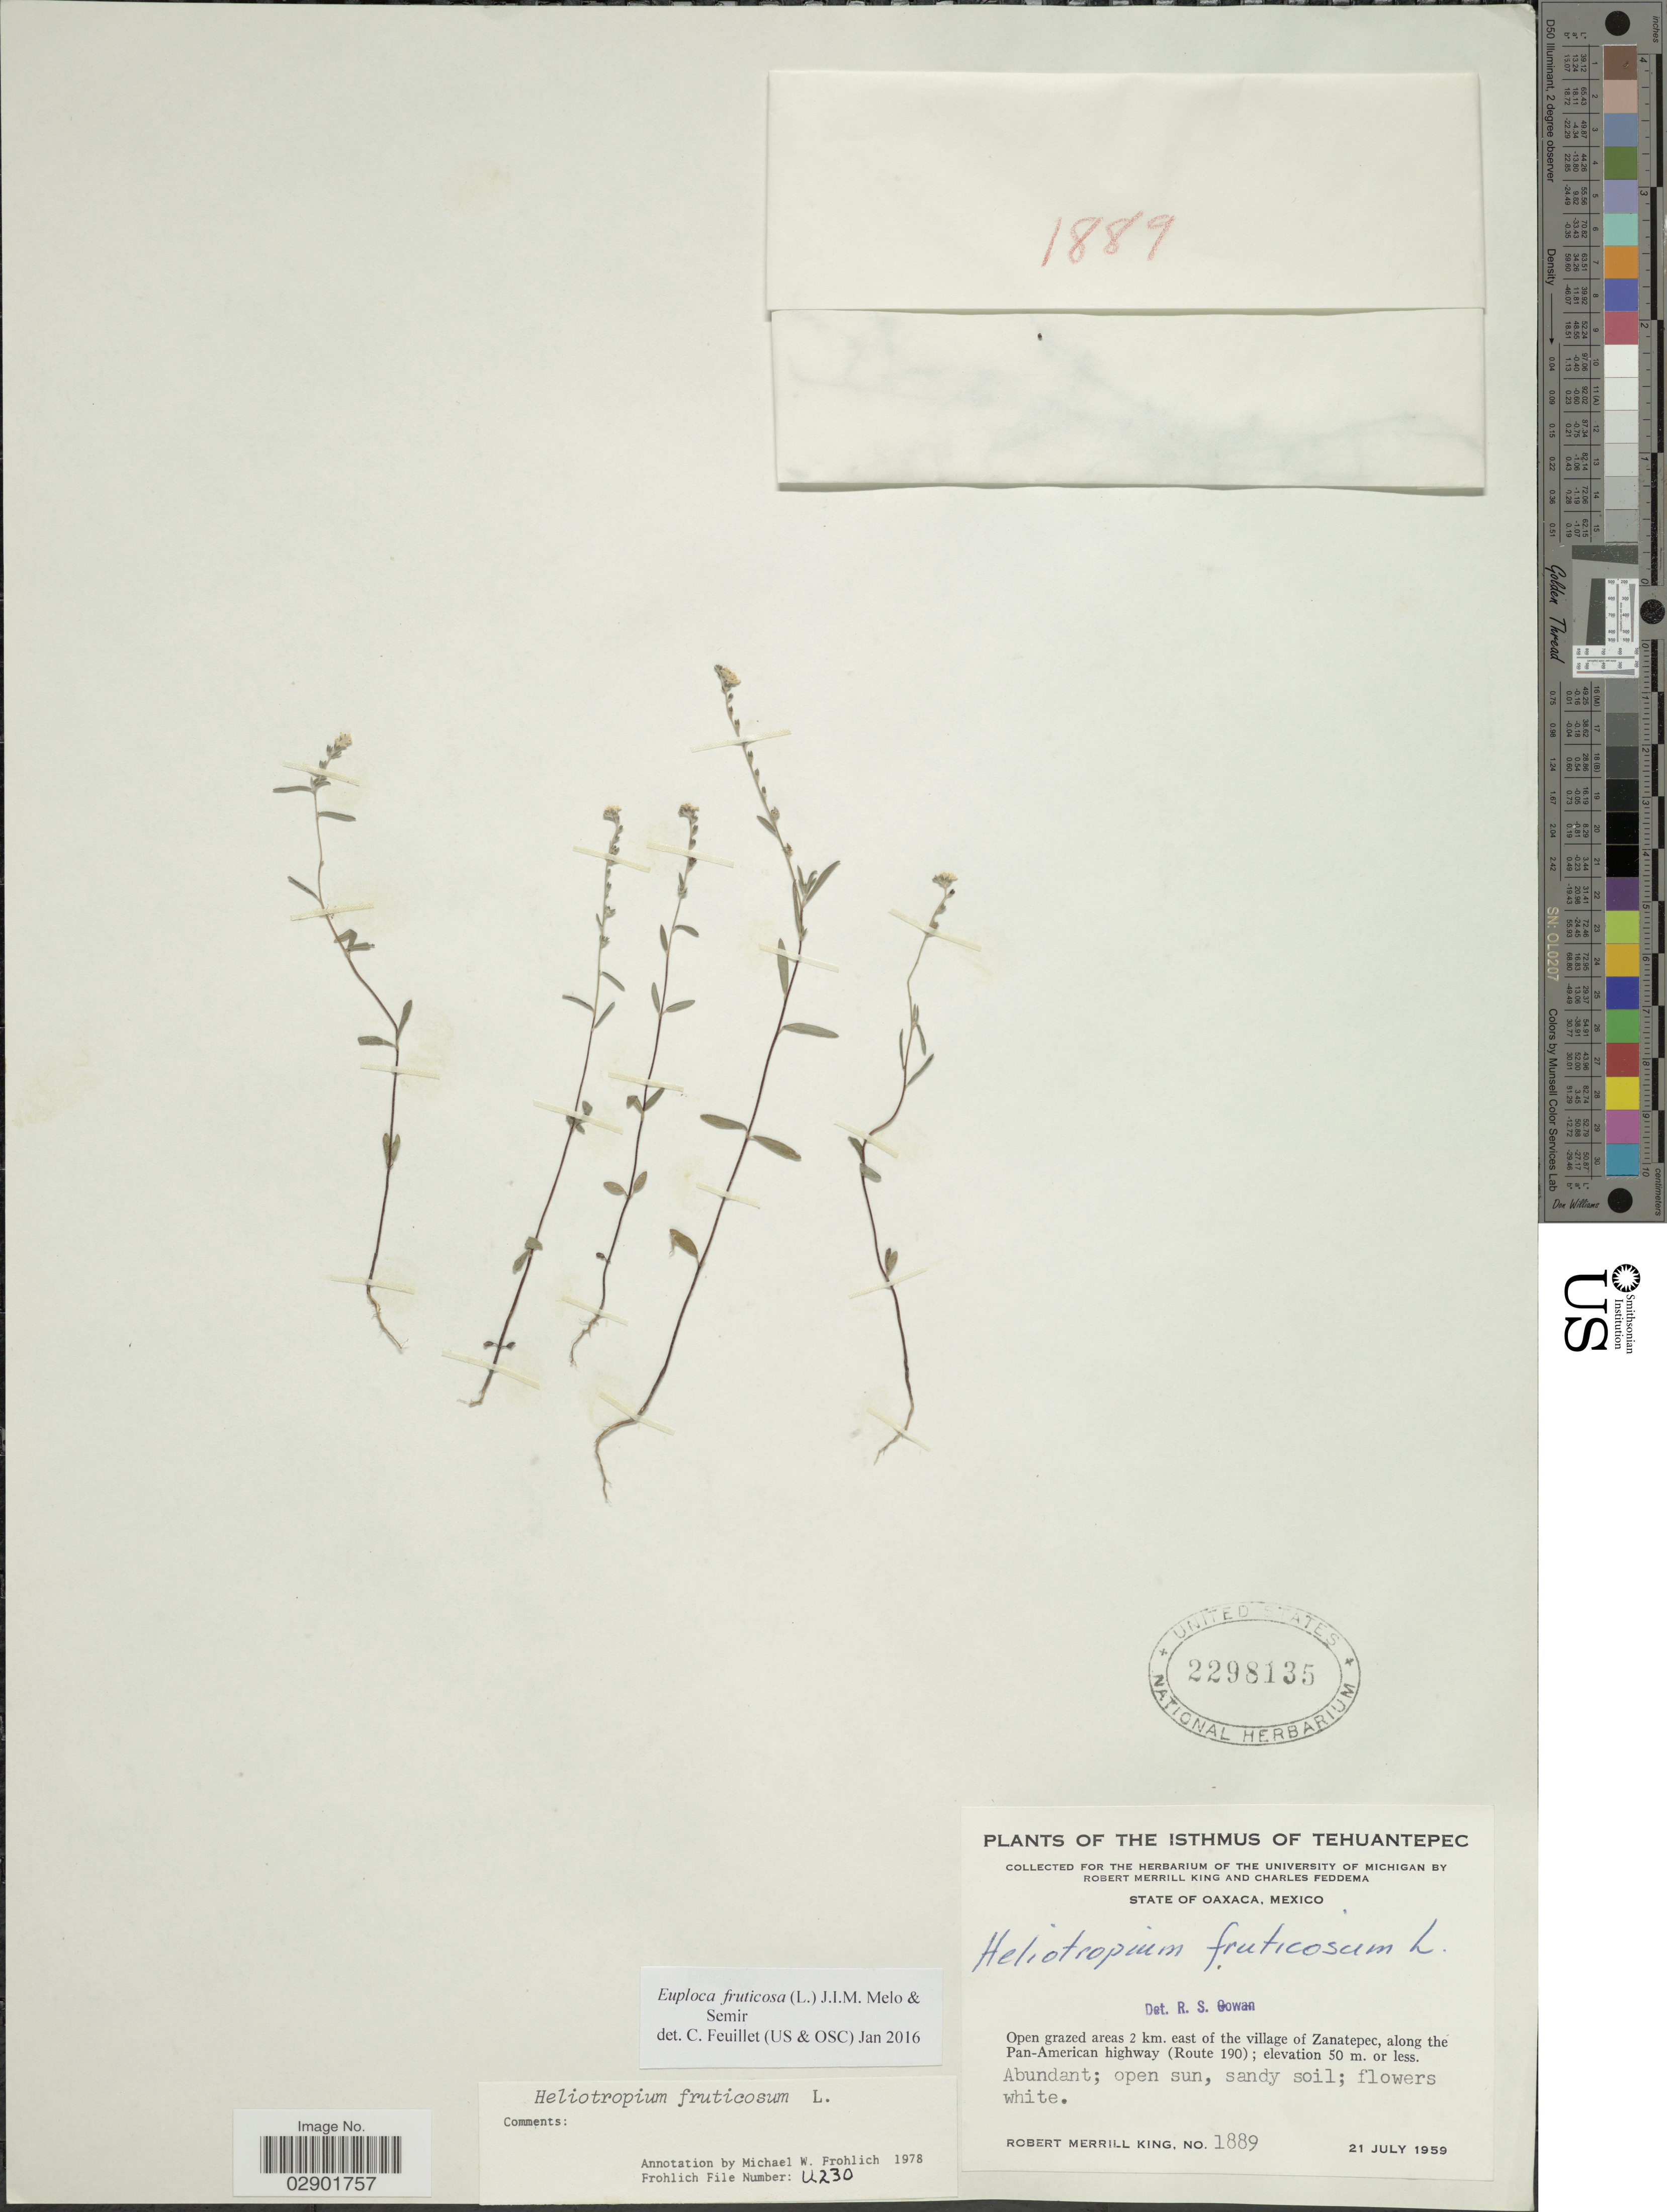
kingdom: Plantae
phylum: Tracheophyta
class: Magnoliopsida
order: Boraginales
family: Heliotropiaceae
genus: Euploca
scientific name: Euploca fruticosa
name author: (L.) J.I.M. Melo & Semir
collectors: R. M. King & C. Feddema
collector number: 1889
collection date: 1959-07-21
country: Mexico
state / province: Oaxaca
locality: Isthmus of Tehuantepec. Open grazed areas 2 km. east of the village of Zanatepec, along the Pan-American highway (Route 190).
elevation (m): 50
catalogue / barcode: US 2298135